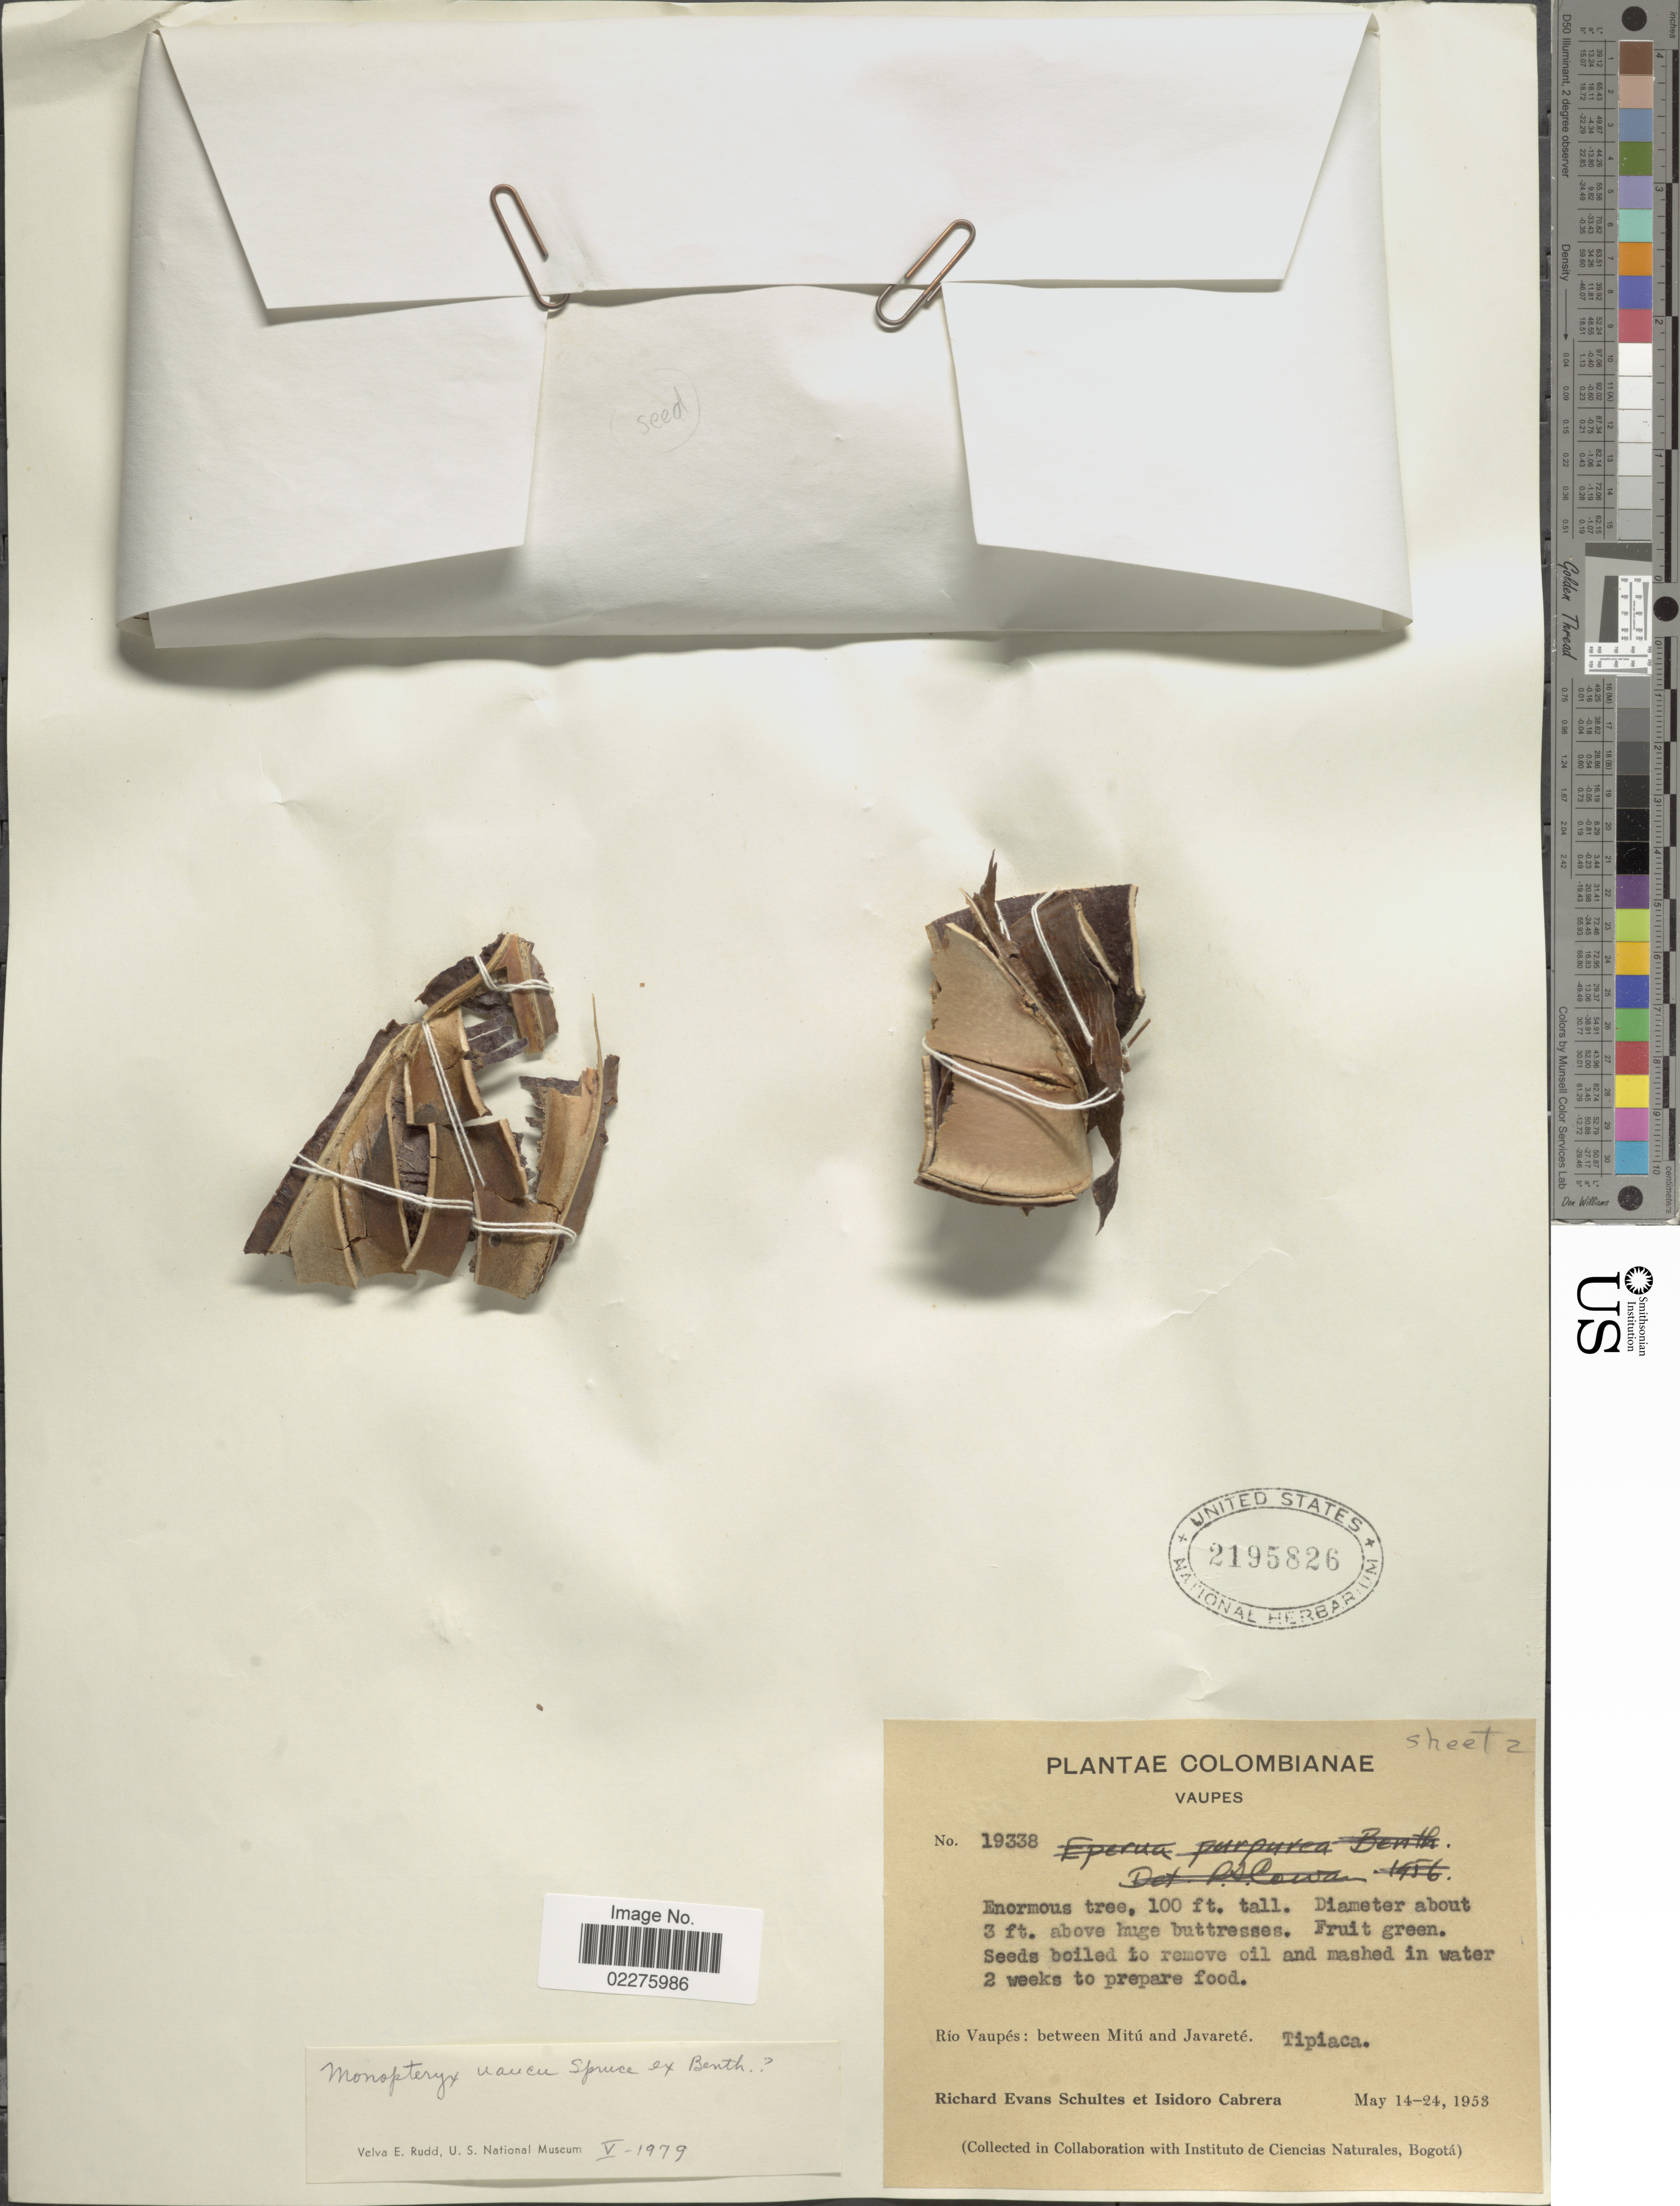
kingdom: Plantae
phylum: Tracheophyta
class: Magnoliopsida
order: Fabales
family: Fabaceae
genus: Monopteryx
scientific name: Monopteryx uaucu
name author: Spruce ex Benth.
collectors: R. E. Schultes & I. Cabrera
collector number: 19338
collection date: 1953-05-14/1953-05-24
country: Colombia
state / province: Vaupés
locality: Rio Vaupes, between Mitu and Javarete, Tipiaca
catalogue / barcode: US 2195826